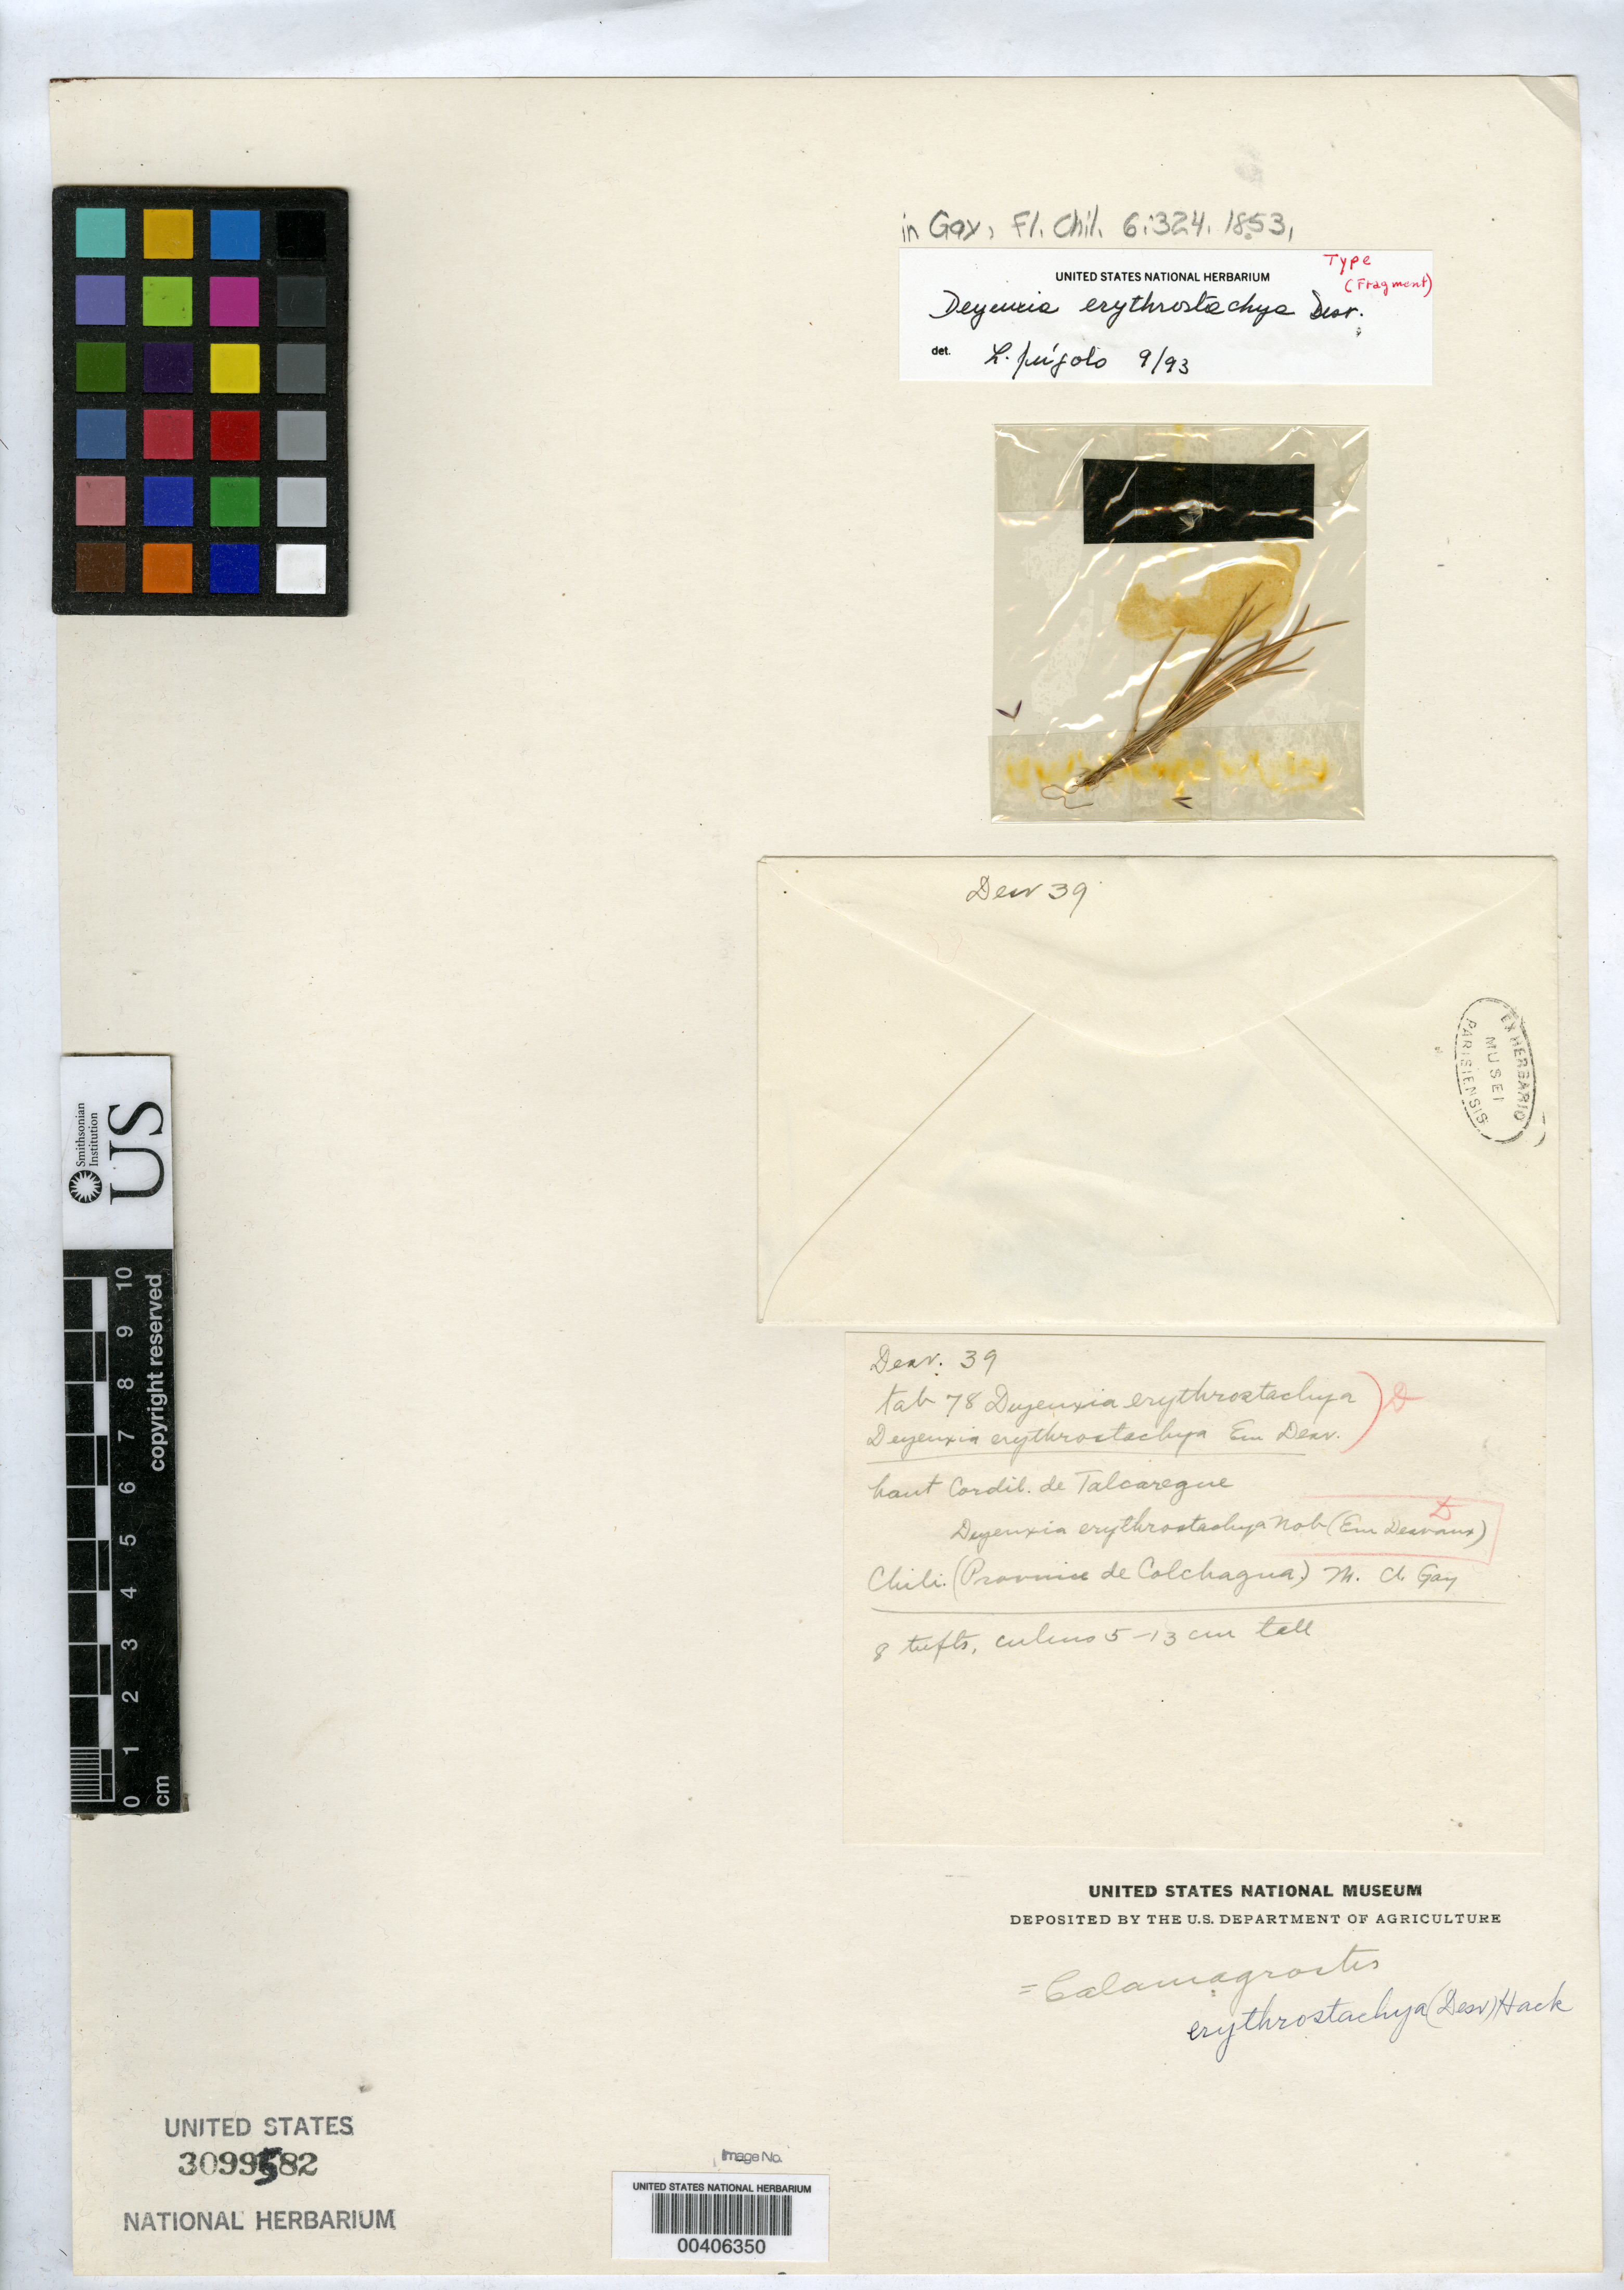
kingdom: Plantae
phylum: Tracheophyta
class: Liliopsida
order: Poales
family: Poaceae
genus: Deyeuxia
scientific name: Deyeuxia erythrostachya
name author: É. Desv. in Gay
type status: Type Fragment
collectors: É. E. Desvaux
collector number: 39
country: Chile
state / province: O'Higgins (VI)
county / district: Colchagua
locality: Haut Cordillera de Talcaregue.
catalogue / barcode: US 3099582